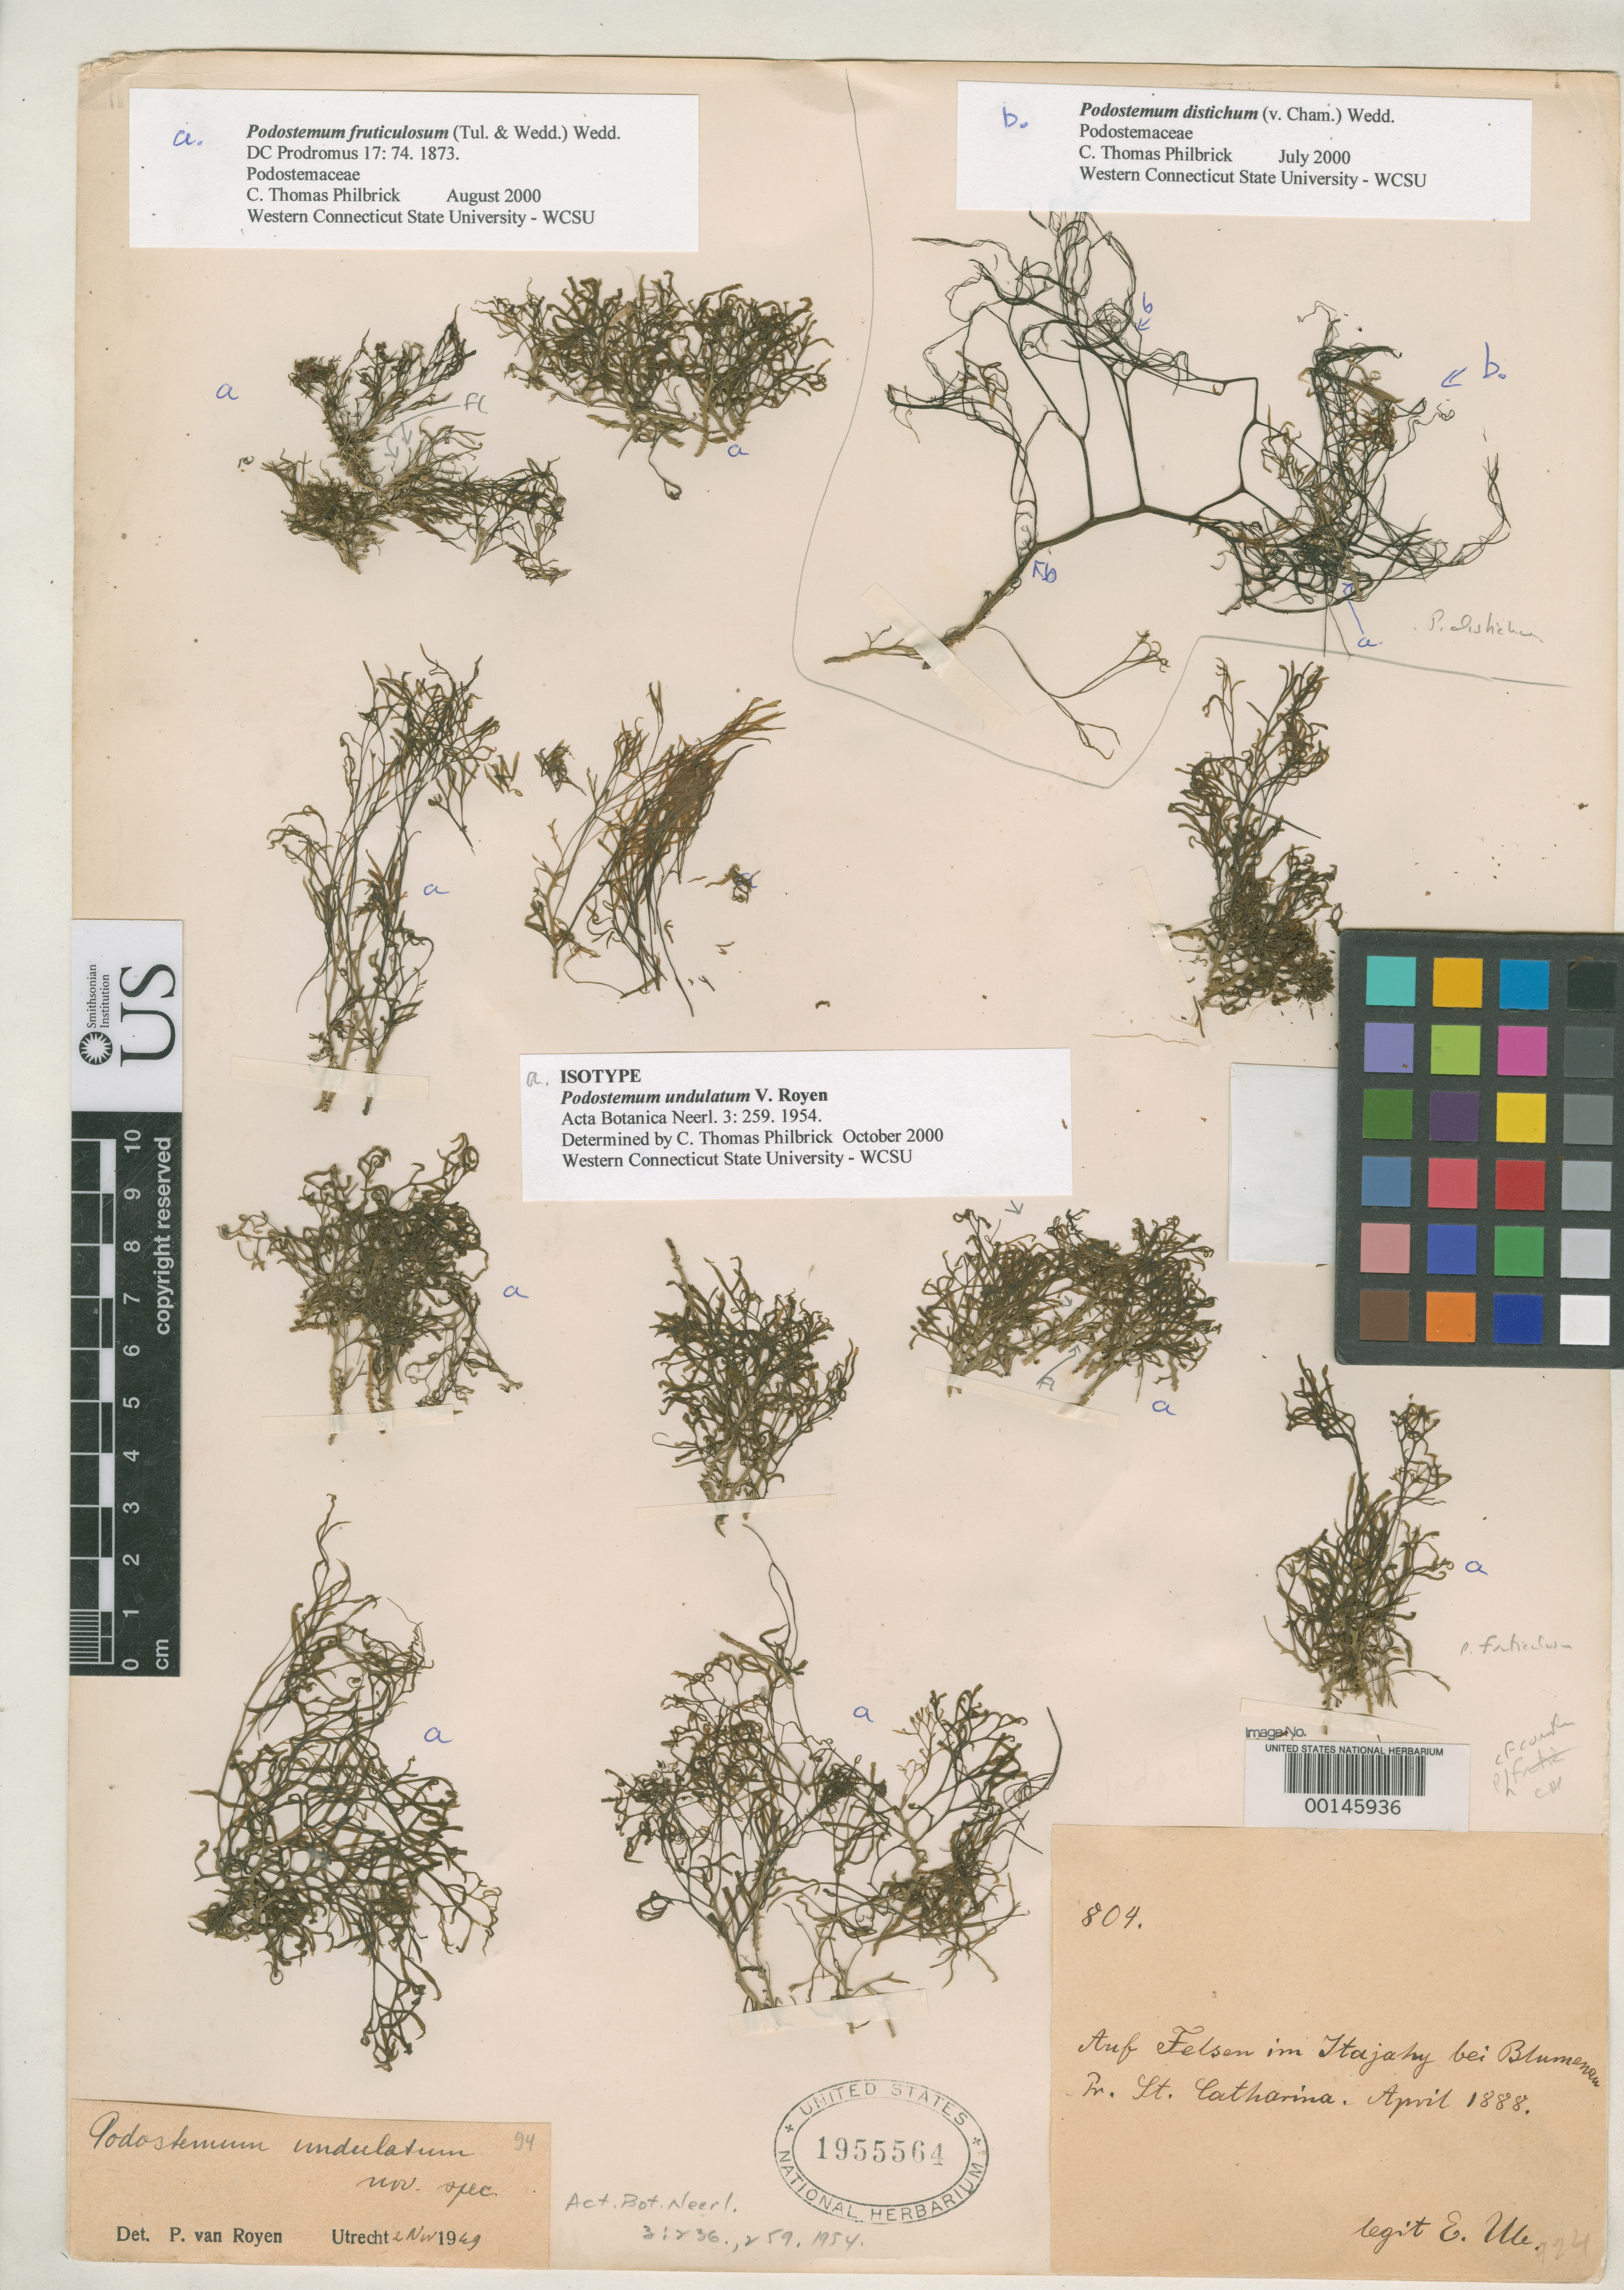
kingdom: Plantae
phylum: Tracheophyta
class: Magnoliopsida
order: Malpighiales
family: Podostemaceae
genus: Podostemum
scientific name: Podostemum undulatum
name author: P. Royen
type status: Isotype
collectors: E. H. Ule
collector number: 804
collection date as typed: Apr 1888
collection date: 1888-04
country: Brazil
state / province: Santa Catarina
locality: Auf Telsen im Itajahy bei Blumenau.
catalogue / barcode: US 1955564